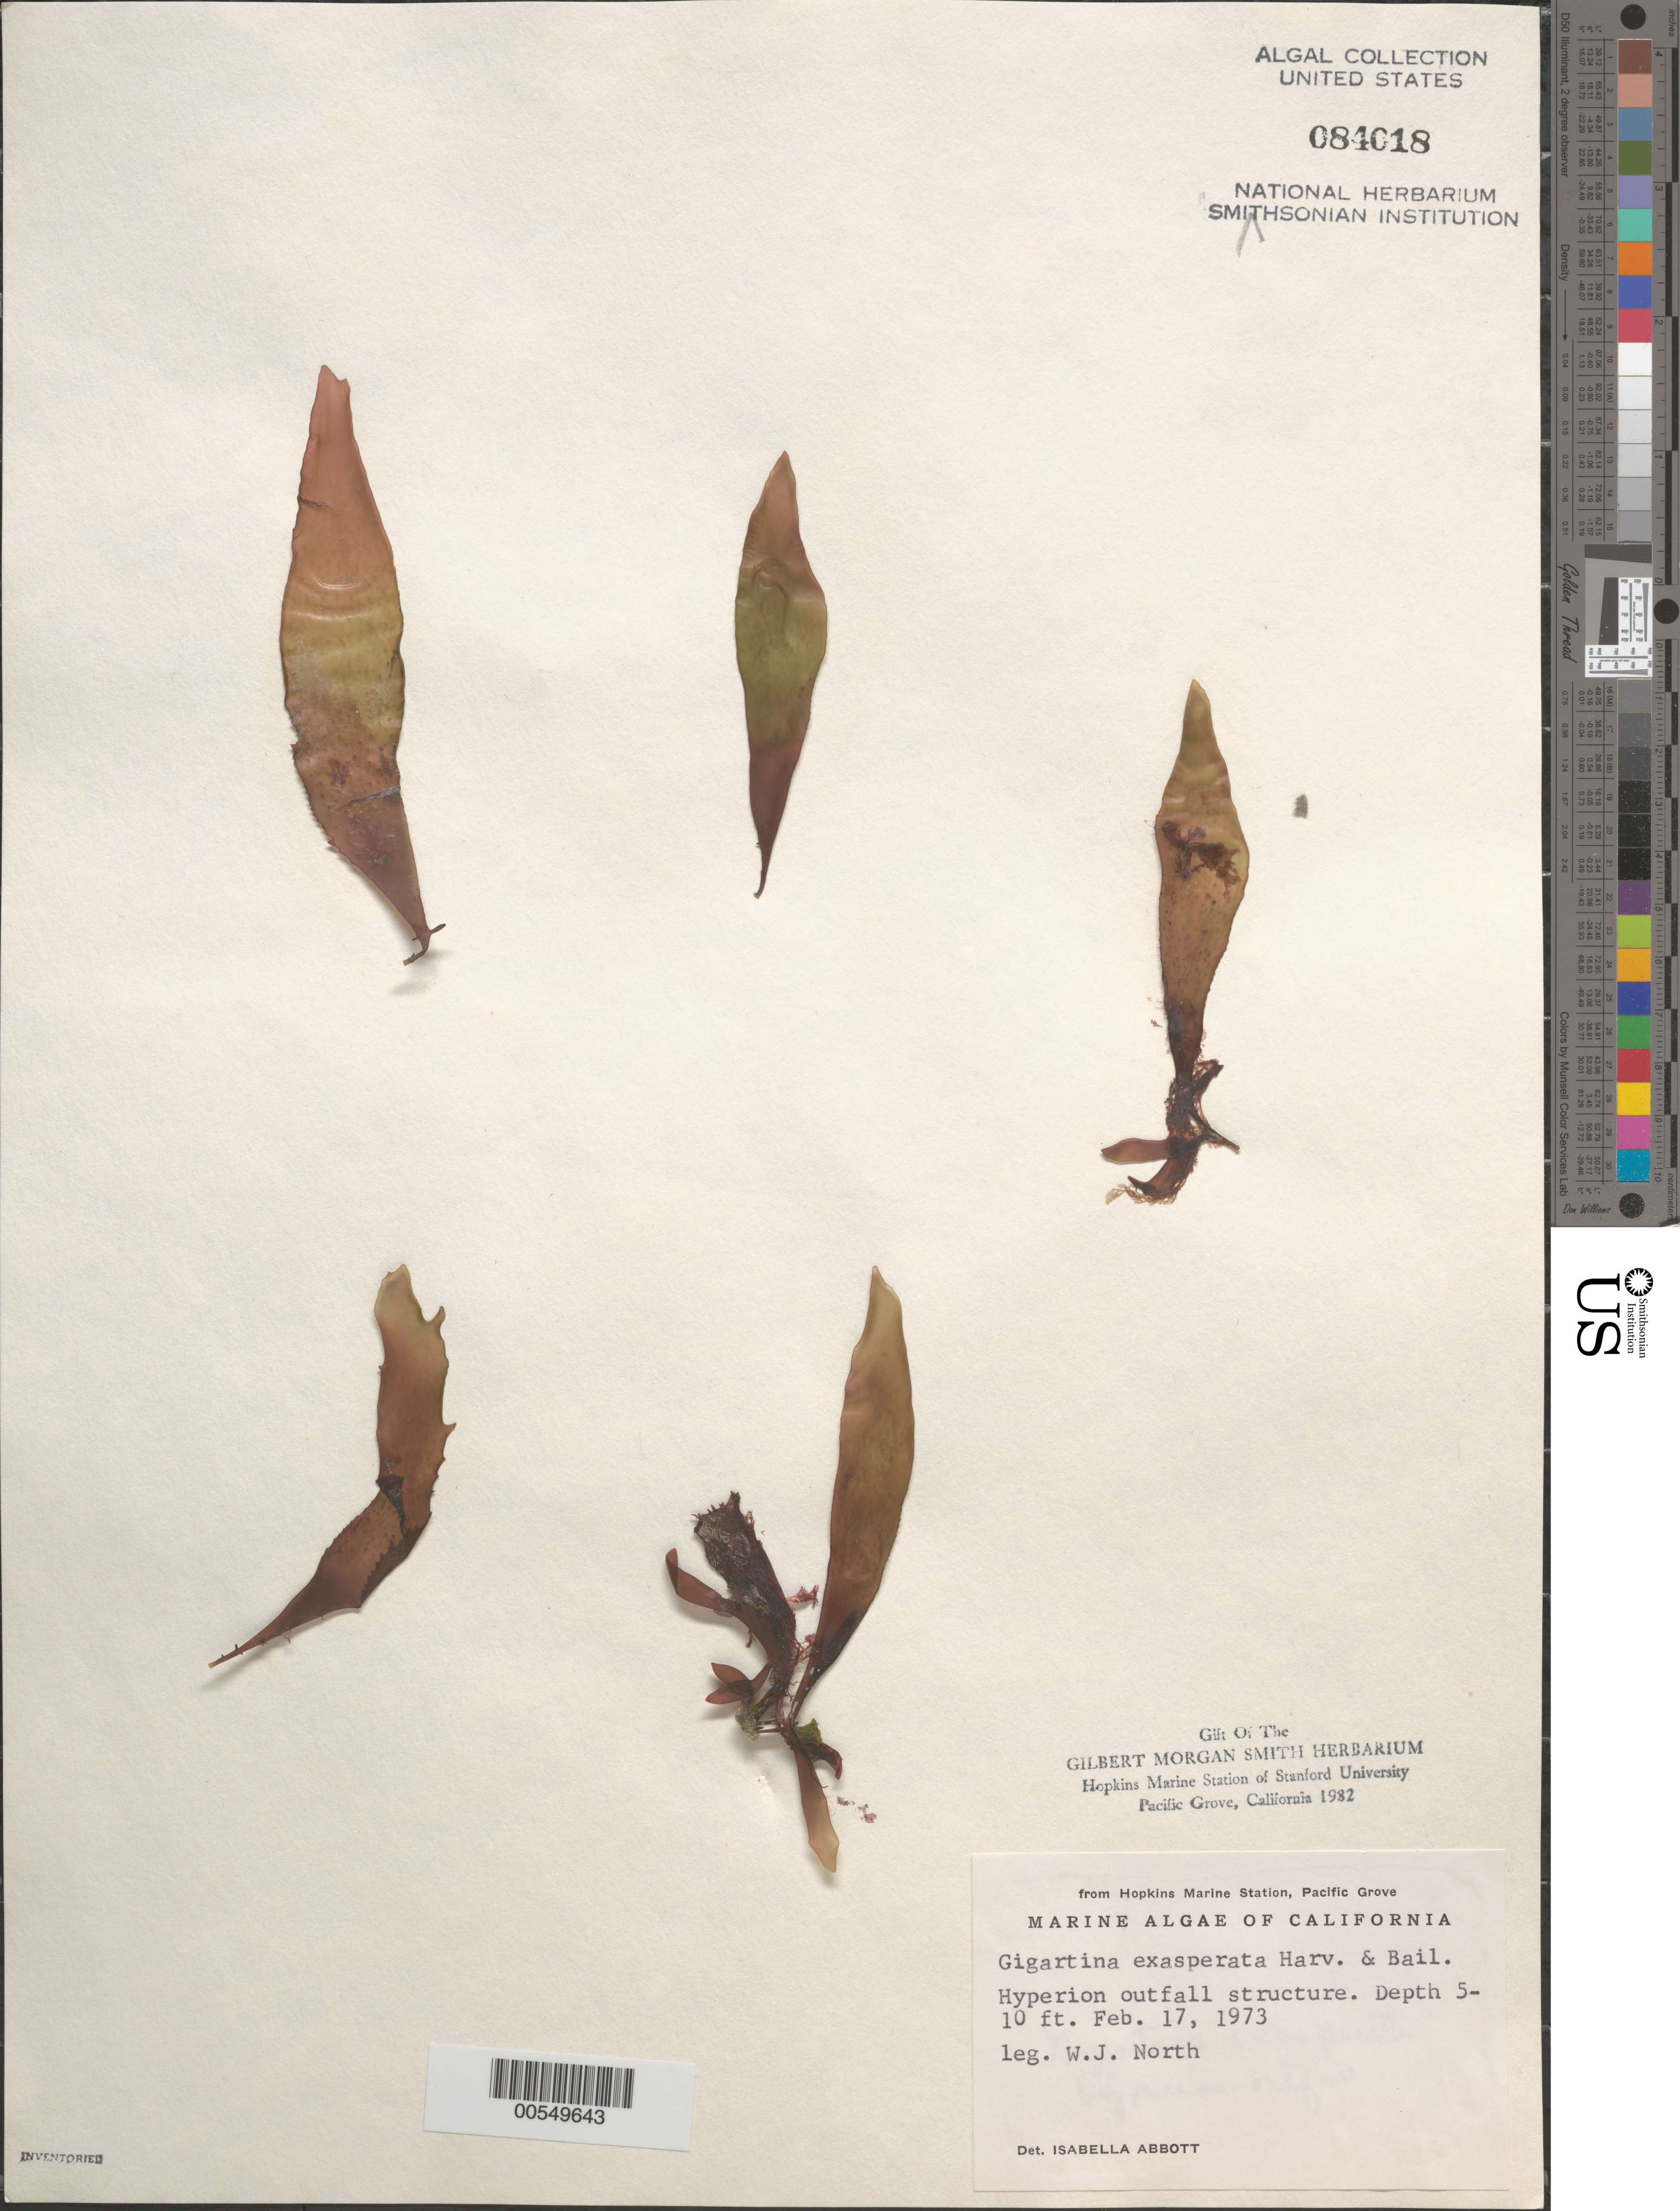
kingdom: Plantae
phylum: Rhodophyta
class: Florideophyceae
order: Gigartinales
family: Gigartinaceae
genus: Chondracanthus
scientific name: Chondracanthus exasperatus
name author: (Harv. & J. Bailey) J.R. Hughey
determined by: Algae name updating Project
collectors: W. North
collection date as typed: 17 Feb 1973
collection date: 1973-02-17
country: United States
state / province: California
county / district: Los Angeles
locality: Hyperion Outfall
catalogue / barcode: US 84018